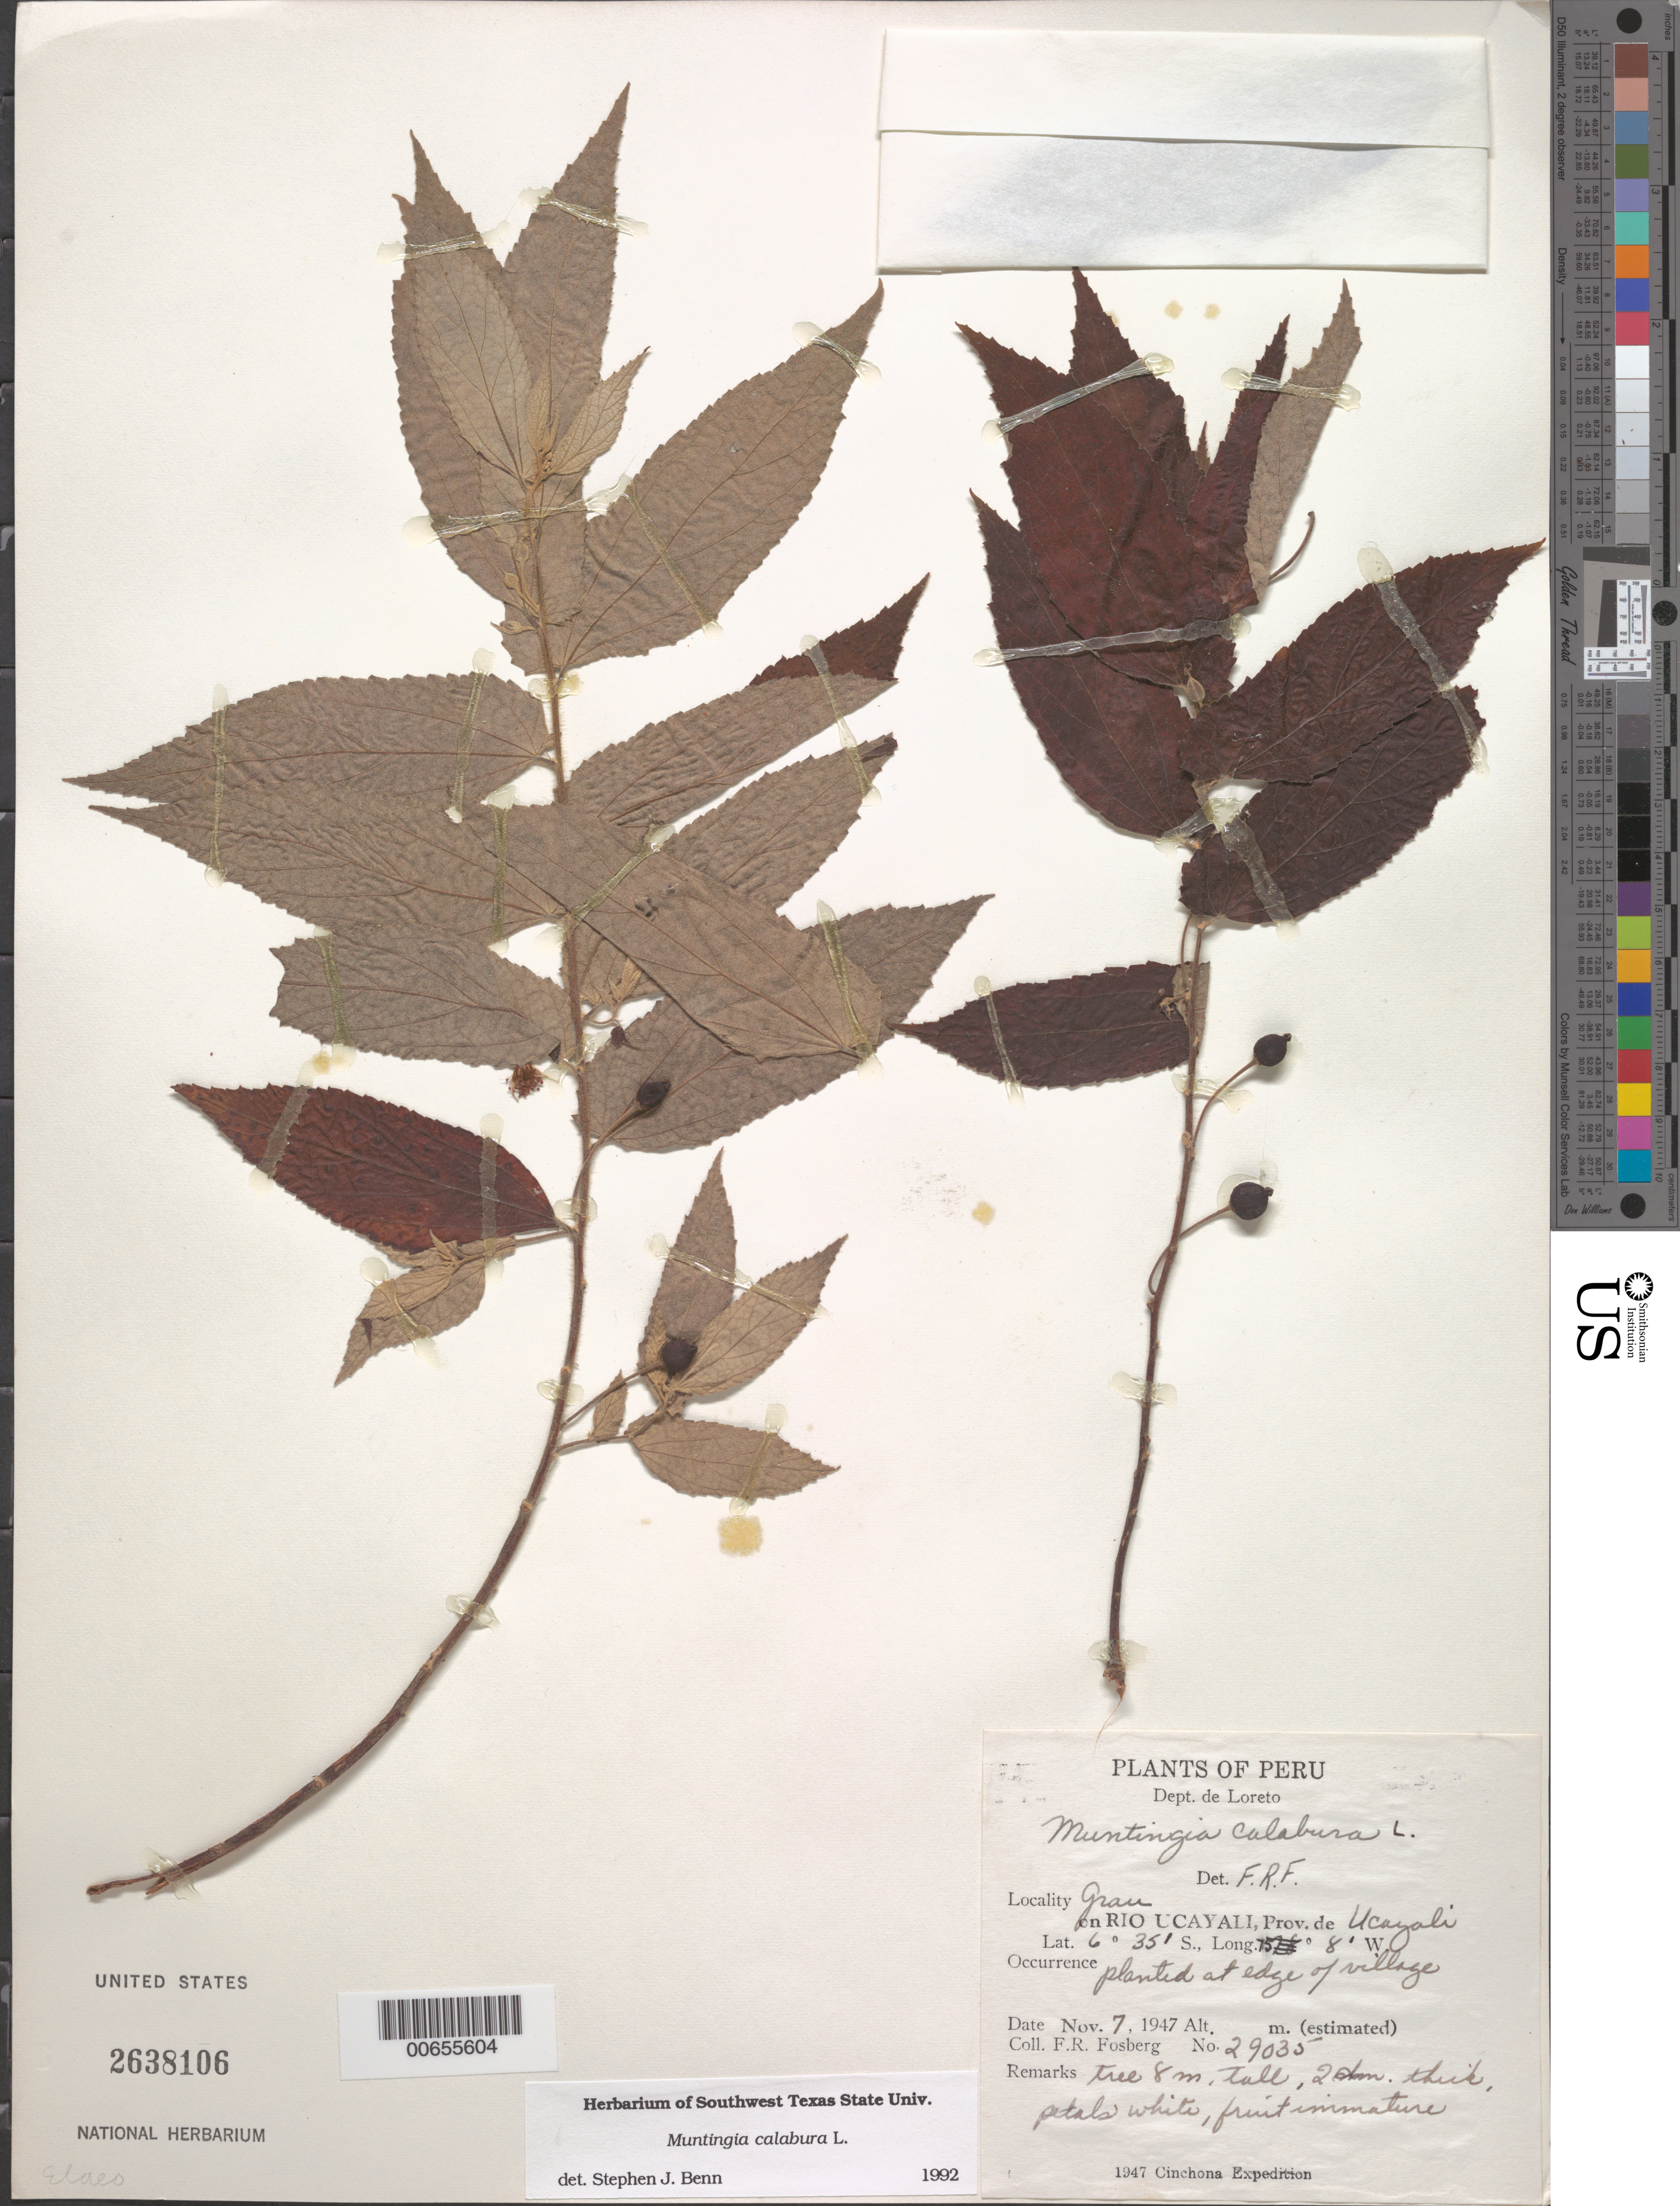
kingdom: Plantae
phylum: Tracheophyta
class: Magnoliopsida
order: Malvales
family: Muntingiaceae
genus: Muntingia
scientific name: Muntingia calabura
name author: L.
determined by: Benn, S. J.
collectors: F. R. Fosberg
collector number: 29035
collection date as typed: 07 Nov 1947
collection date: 1947-11-07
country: Peru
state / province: Ucayali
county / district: Ucayali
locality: Grau, on Rio Ucayali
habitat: Planted at edge of village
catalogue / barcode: US 2638106